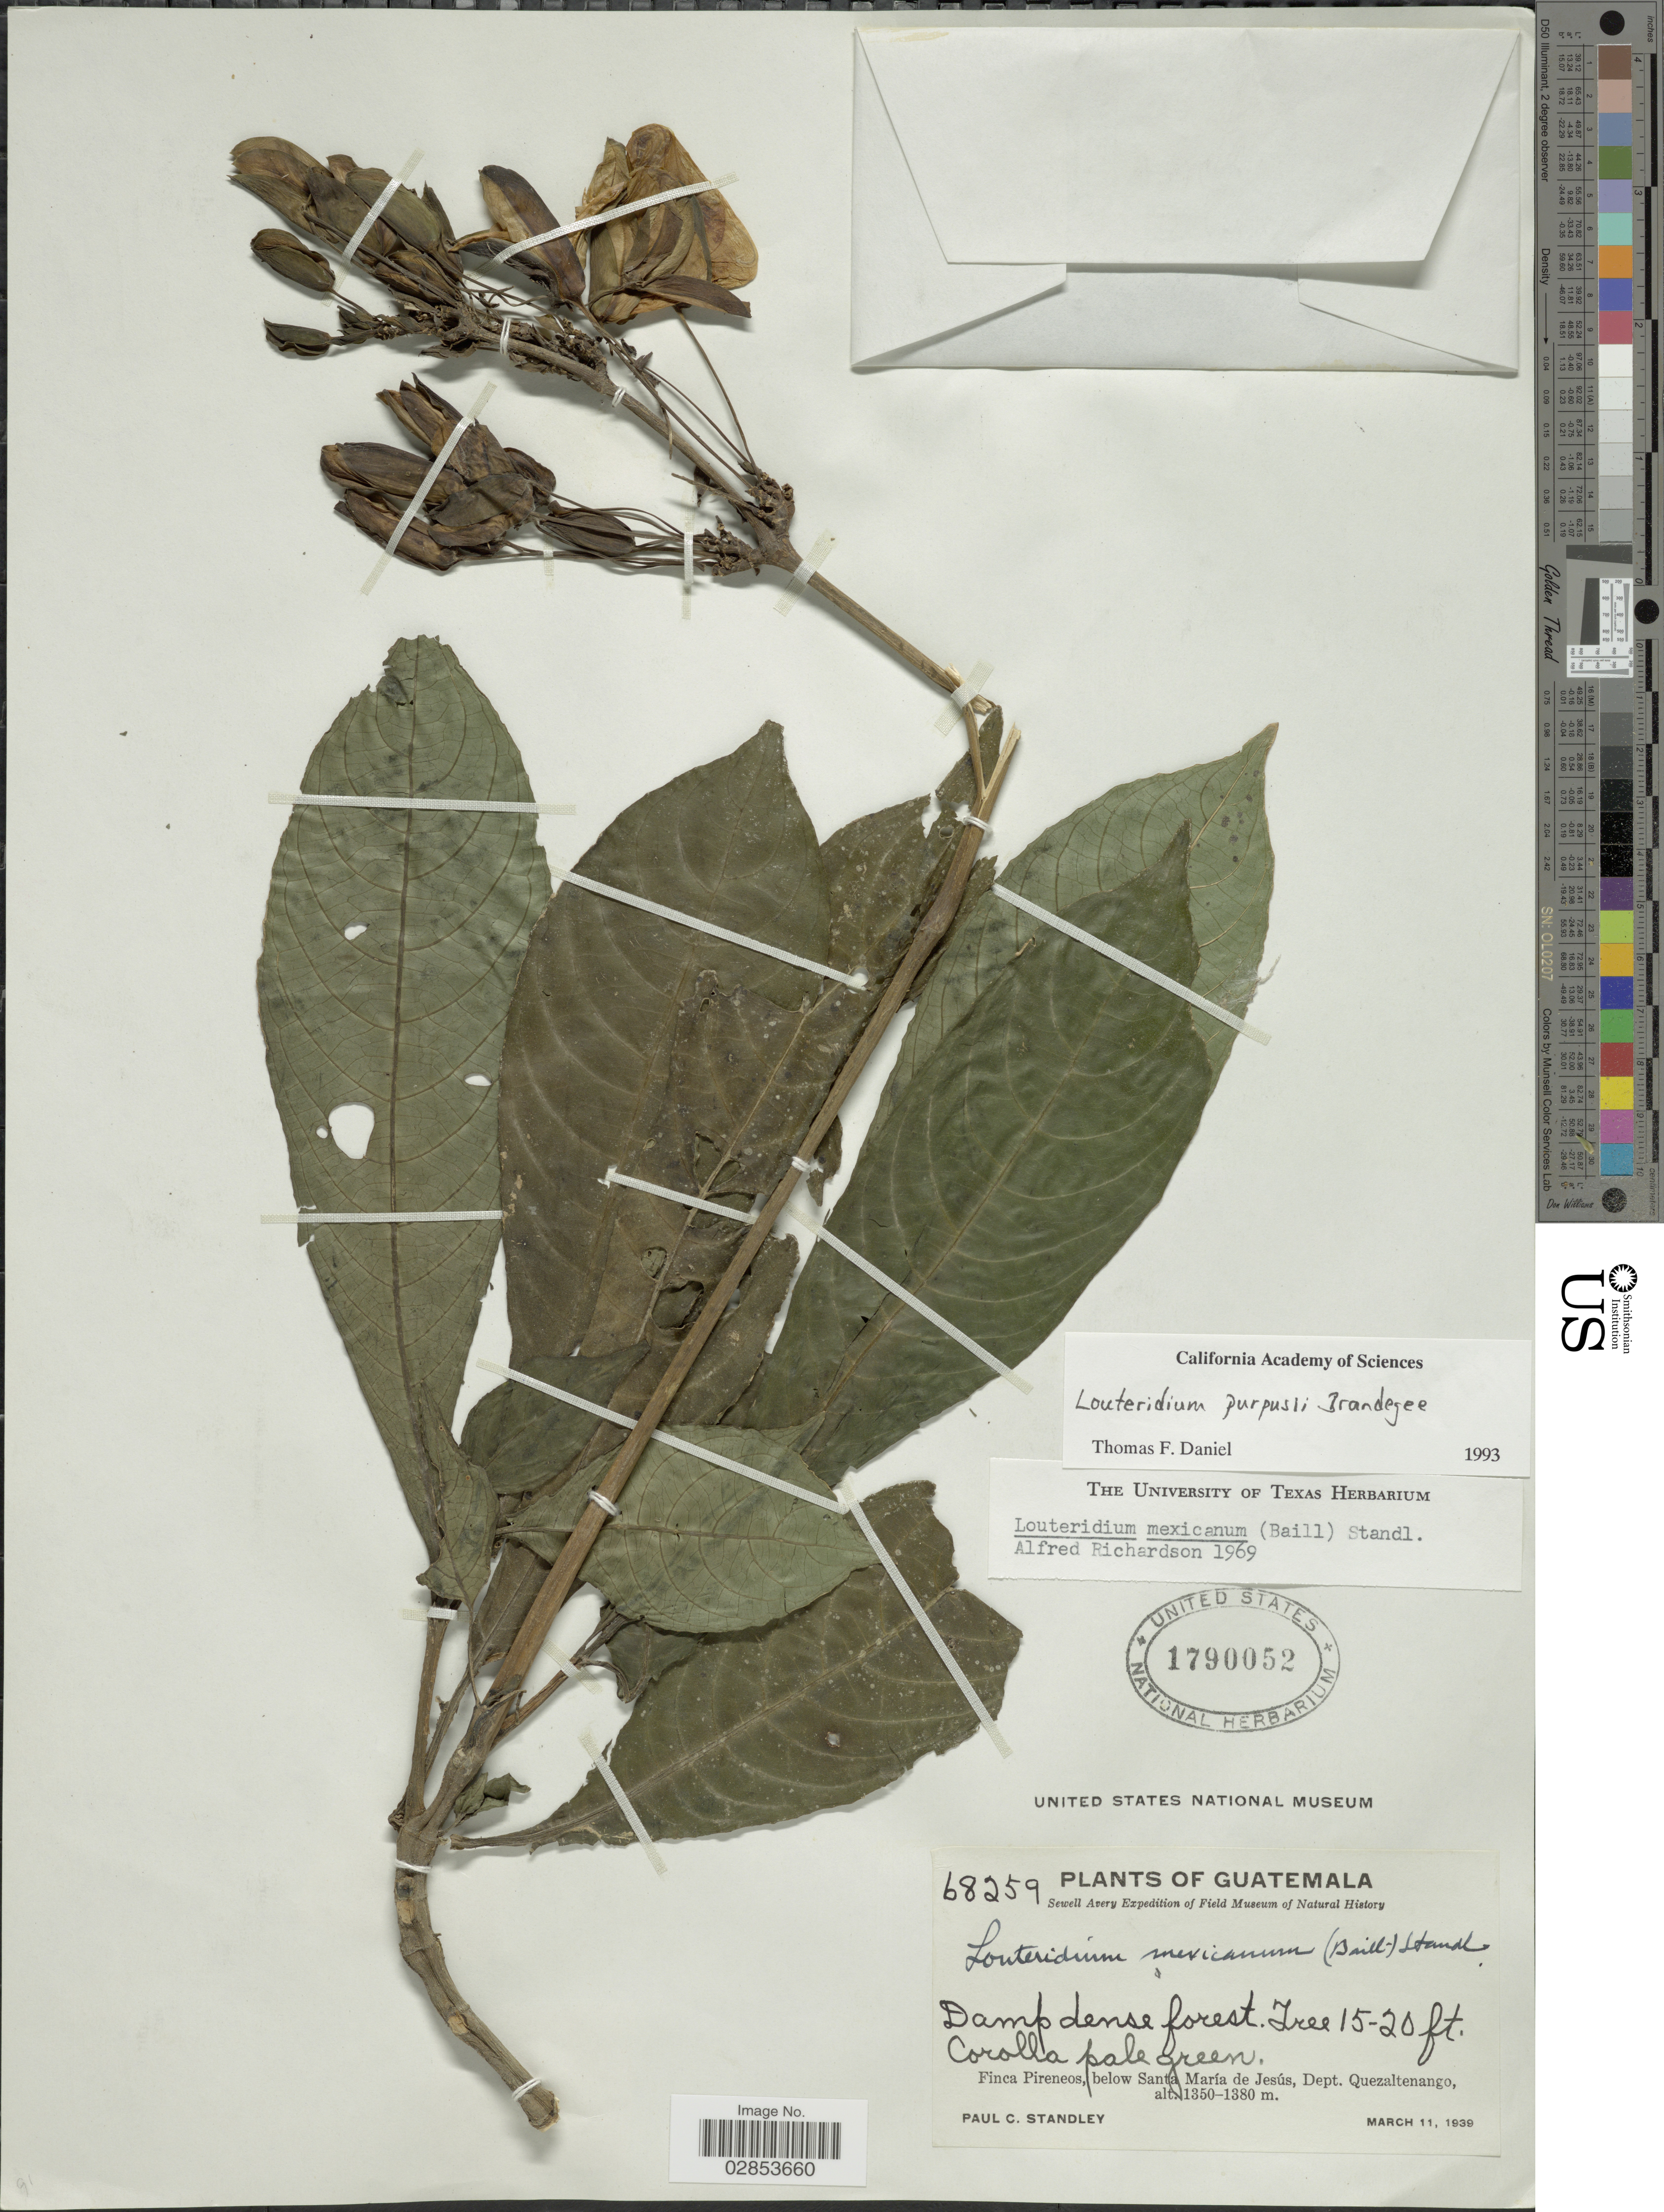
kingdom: Plantae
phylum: Tracheophyta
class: Magnoliopsida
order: Lamiales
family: Acanthaceae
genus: Louteridium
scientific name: Louteridium purpusii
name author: Brandegee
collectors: P. C. Standley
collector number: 68259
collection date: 1939-03-11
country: Guatemala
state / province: Quetzaltenango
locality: Finca Pireneos, below Santa María de Jesús, Dept. Quezaltenango.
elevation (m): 1350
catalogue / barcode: US 1790052